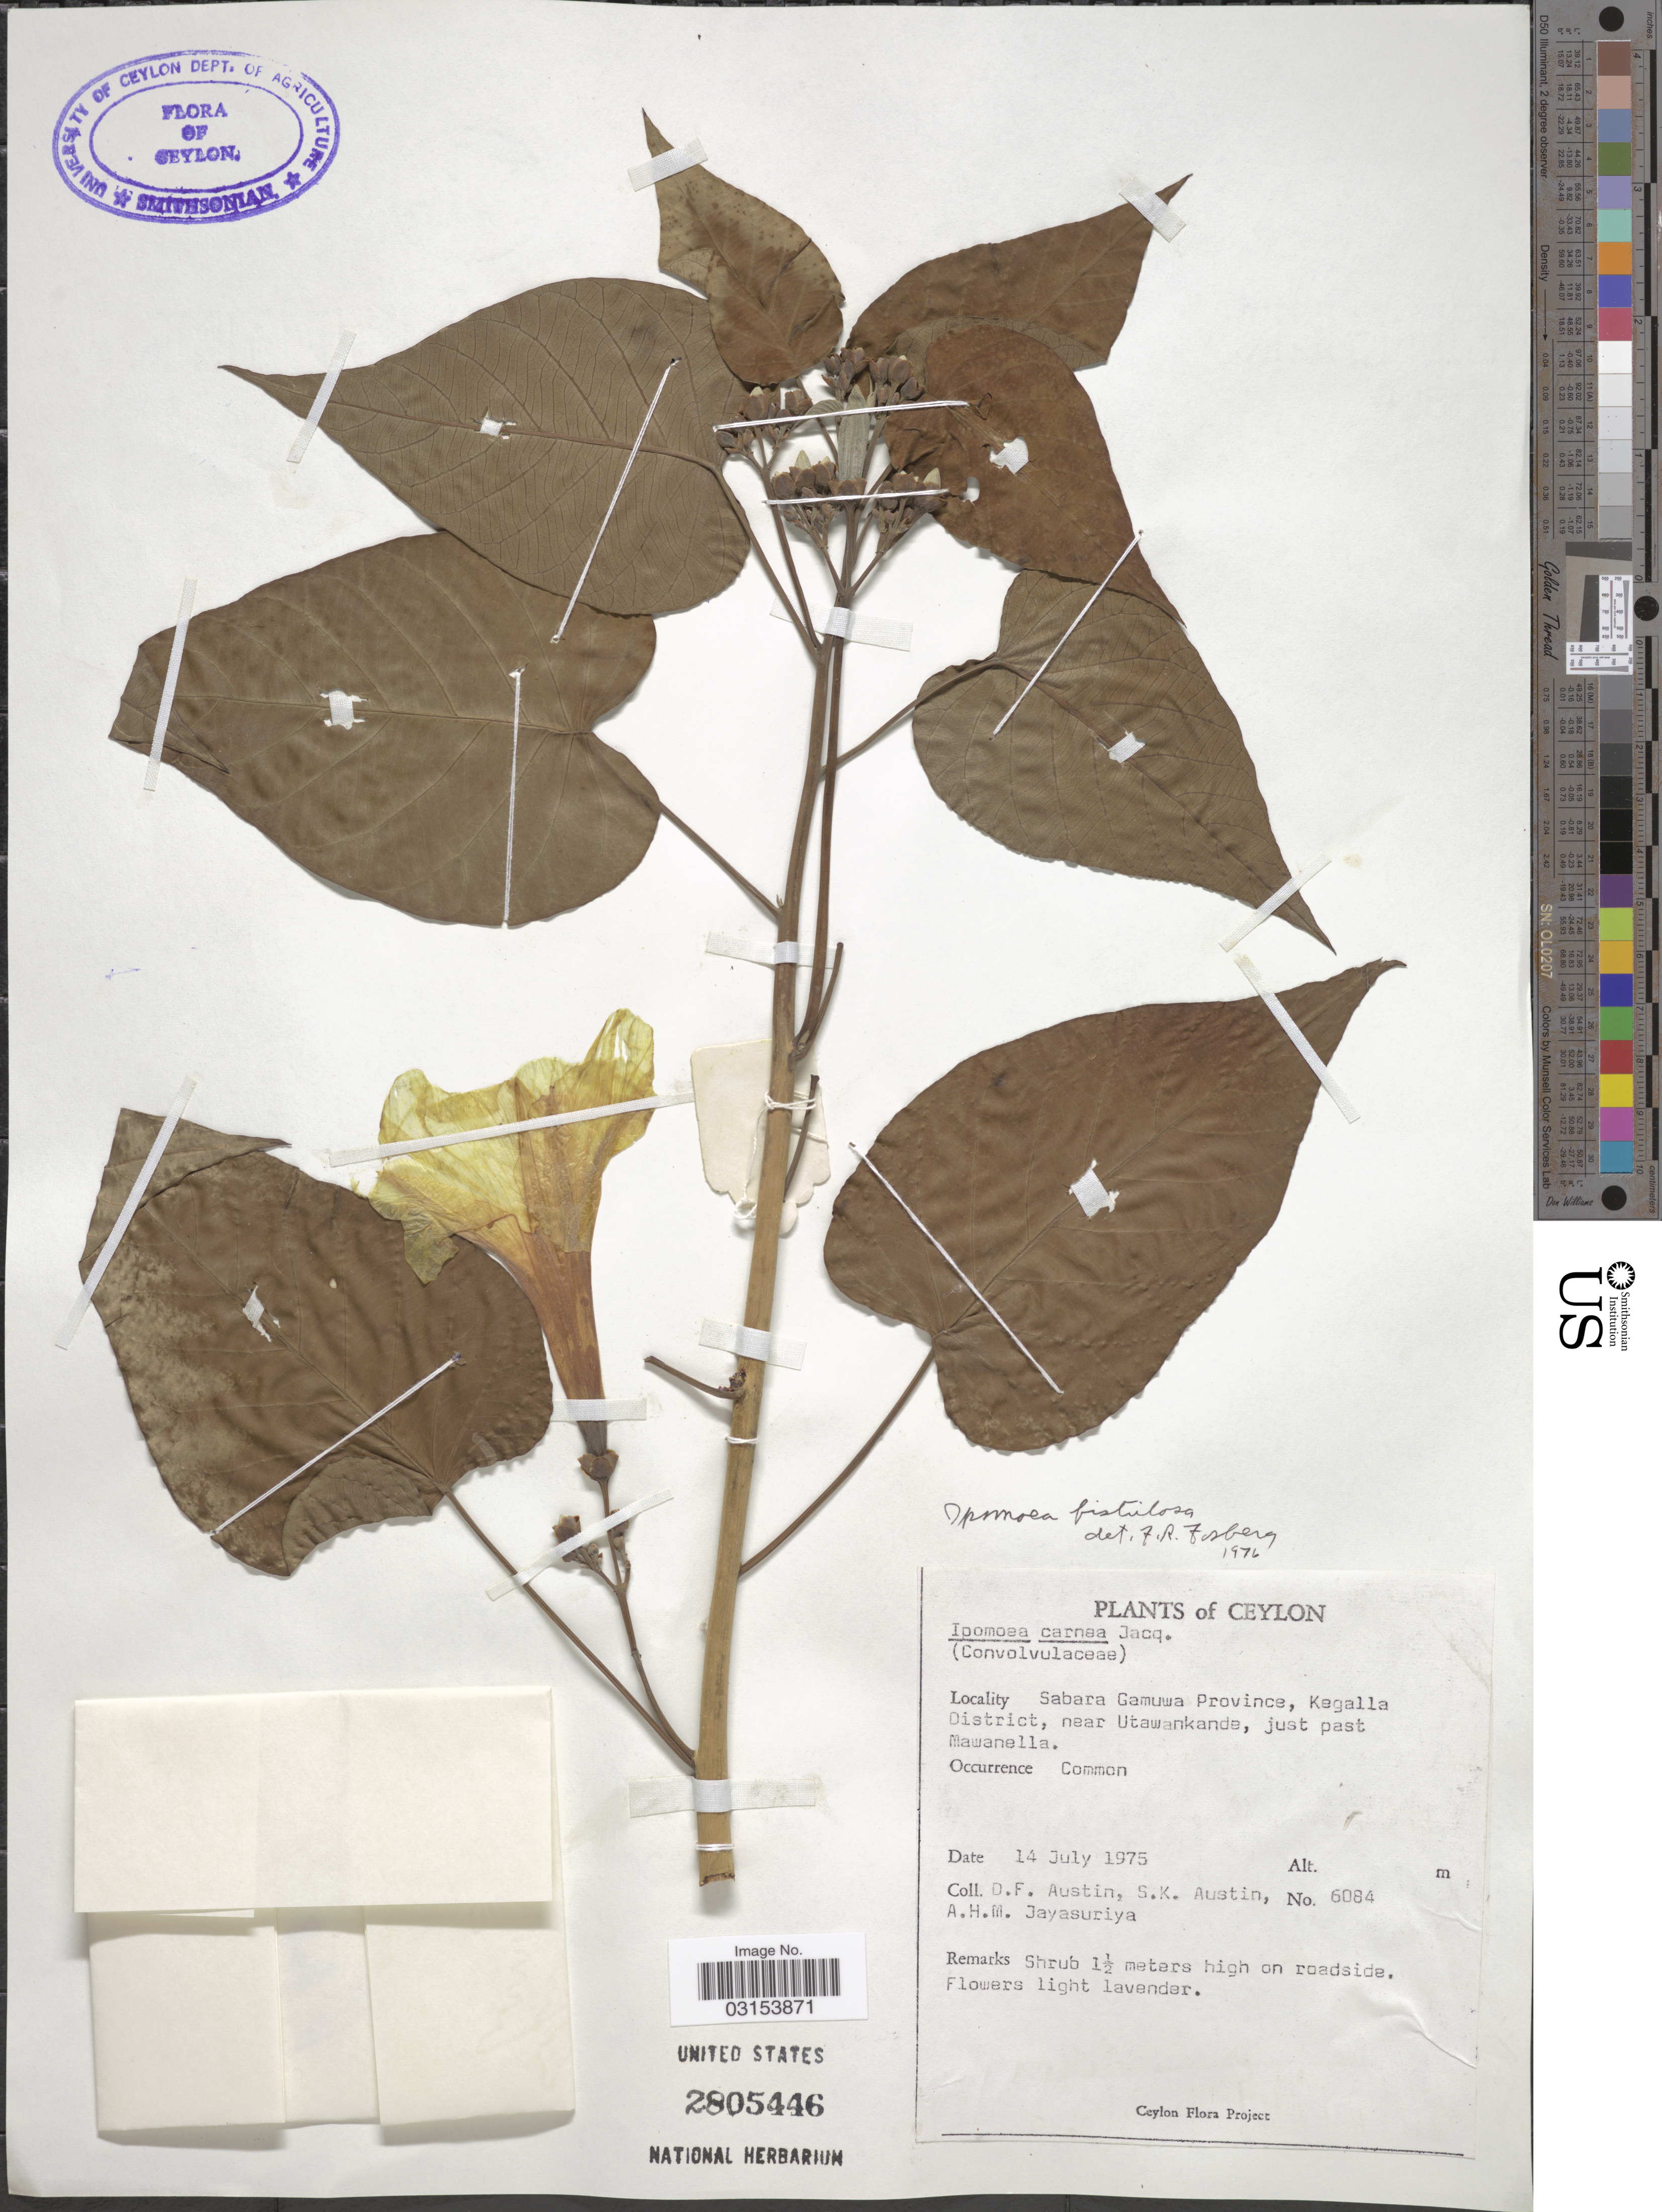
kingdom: Plantae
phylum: Tracheophyta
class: Magnoliopsida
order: Solanales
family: Convolvulaceae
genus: Ipomoea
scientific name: Ipomoea fistulosa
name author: Mart. ex Choisy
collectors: D. Austin, S. Austin & A. H. Jayasuriya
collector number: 6084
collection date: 1975-07-14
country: Sri Lanka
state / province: Sabaragamuwa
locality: Ceylon. Kegalla District, near Utawankande, just past Mawanella.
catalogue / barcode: US 2805446